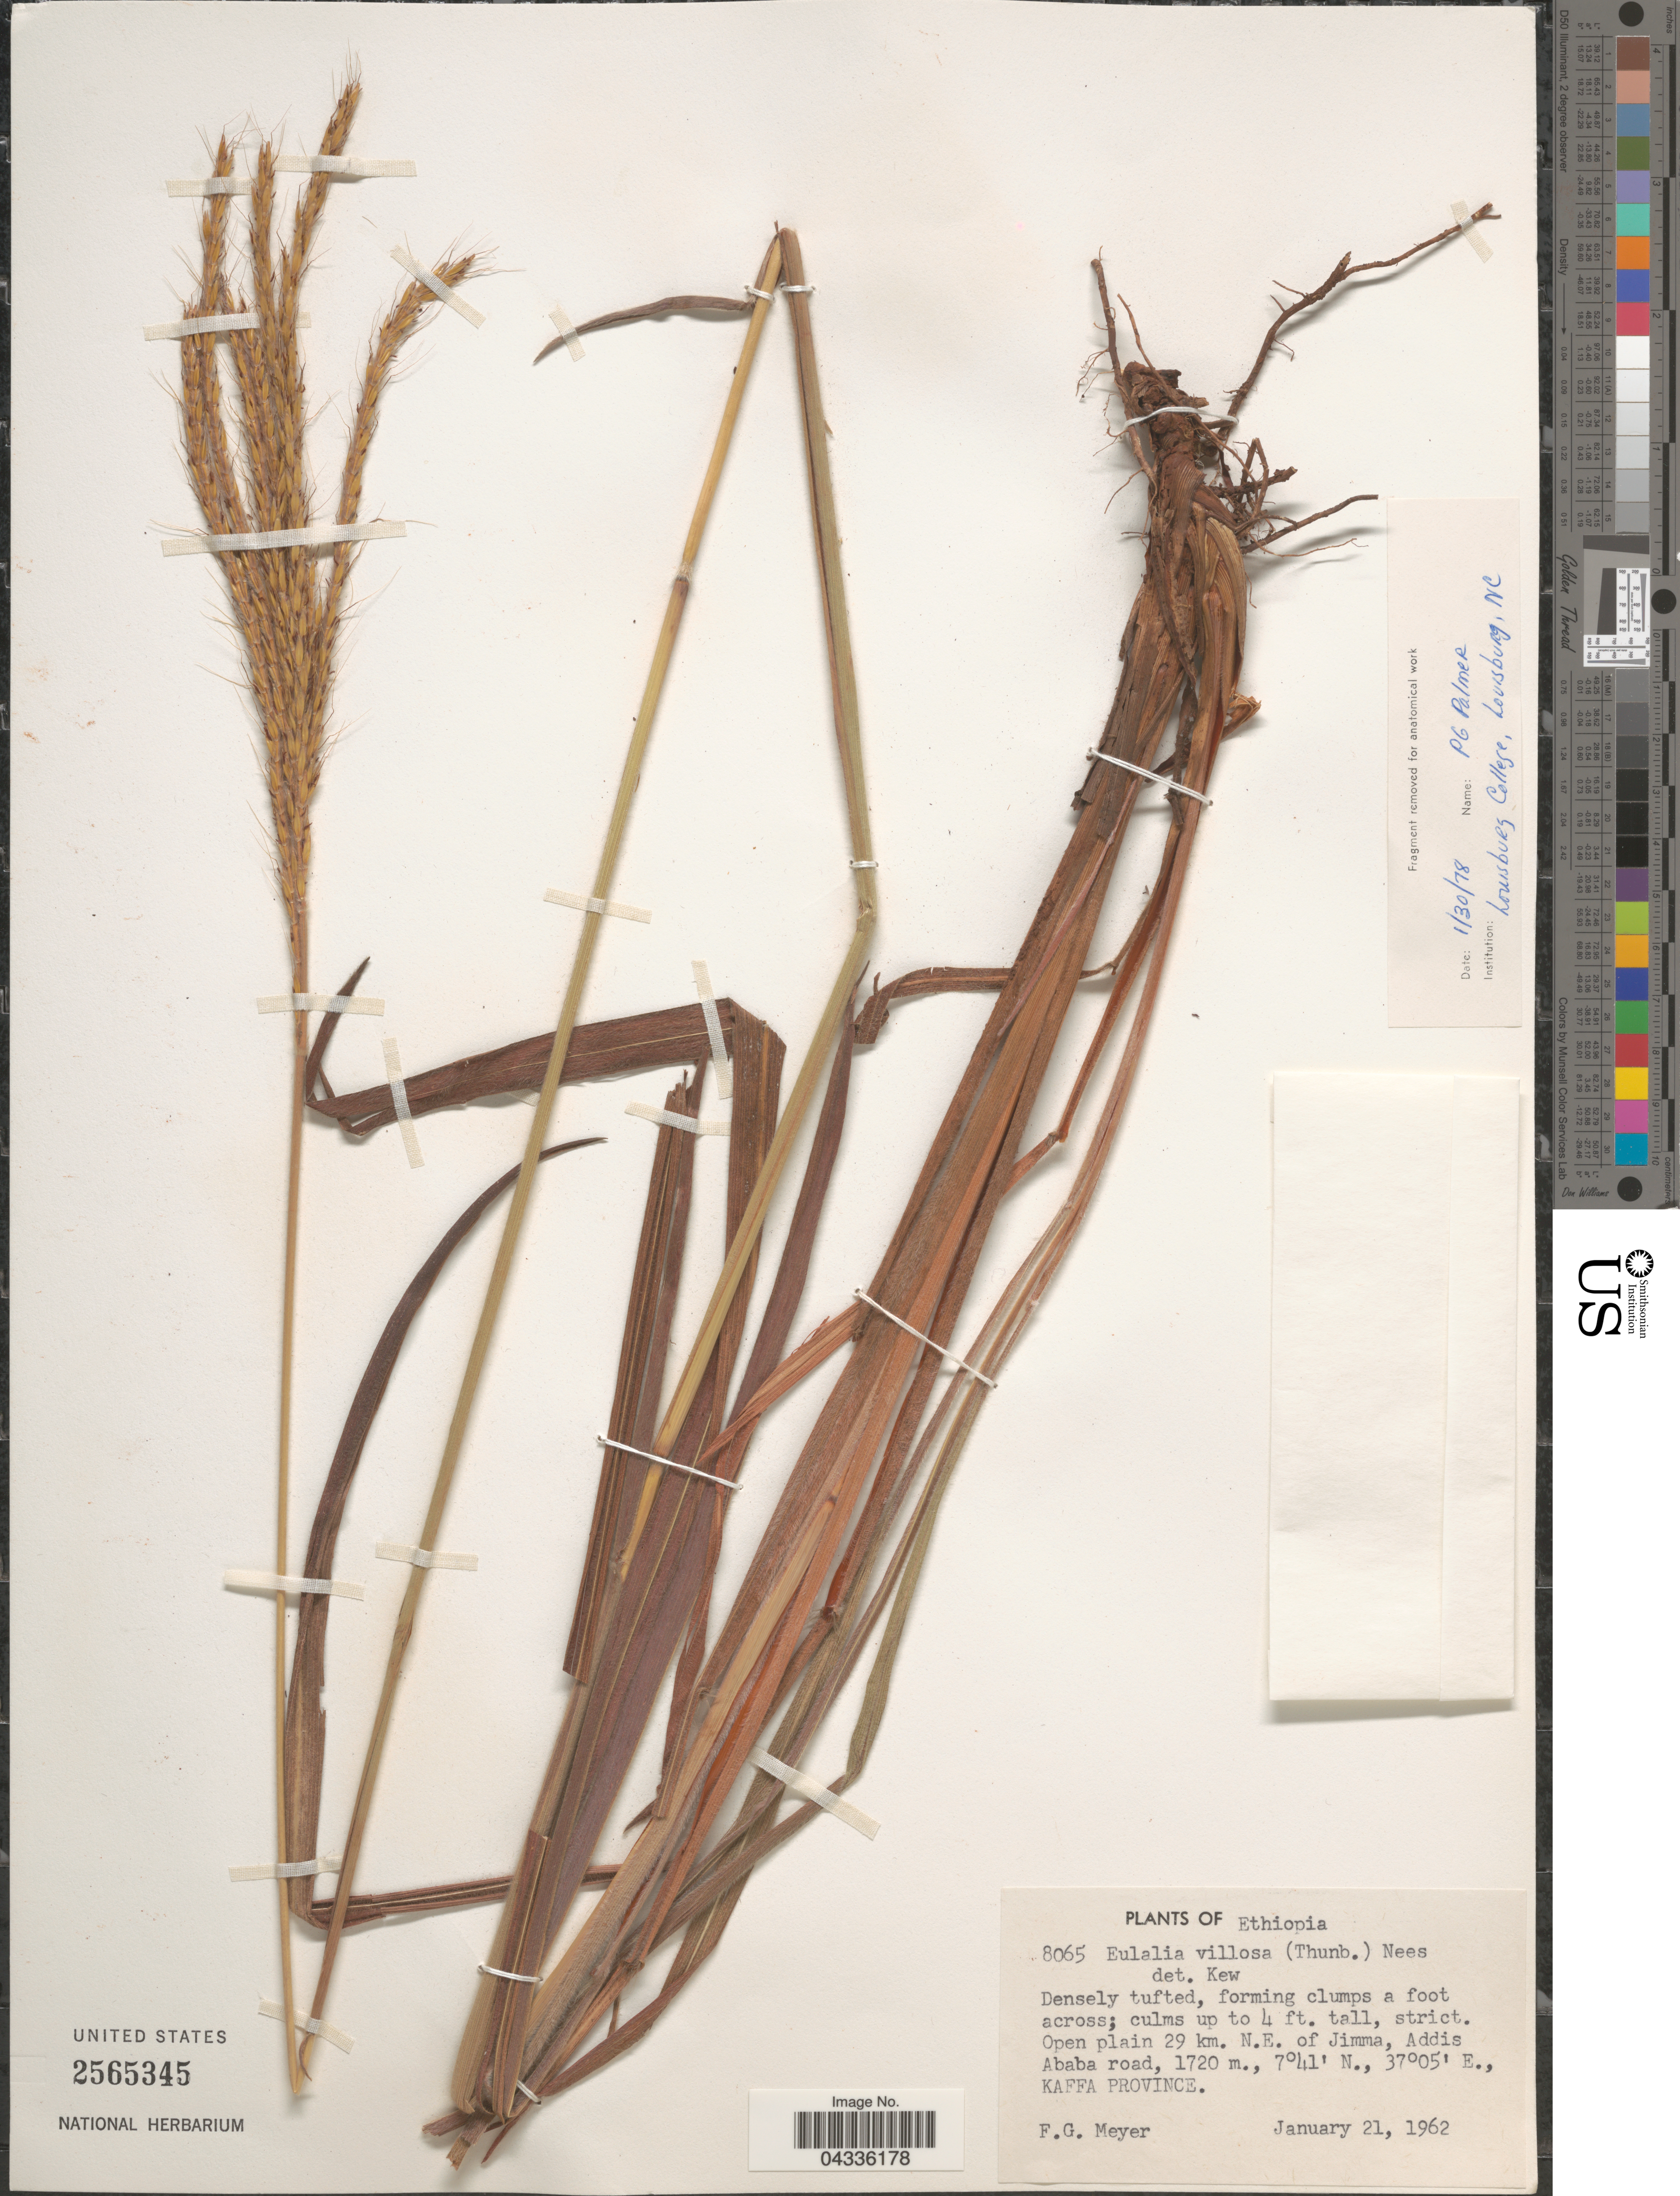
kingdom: Plantae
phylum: Tracheophyta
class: Liliopsida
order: Poales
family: Poaceae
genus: Eulalia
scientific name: Eulalia villosa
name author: (Thunb.) Nees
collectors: F. G. Meyer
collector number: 8065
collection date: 1962-01-21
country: Ethiopia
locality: Open plain 29 km. N.E. of Jima, Addis Ababa road, Kaffa Province.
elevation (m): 1720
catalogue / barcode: US 2565345